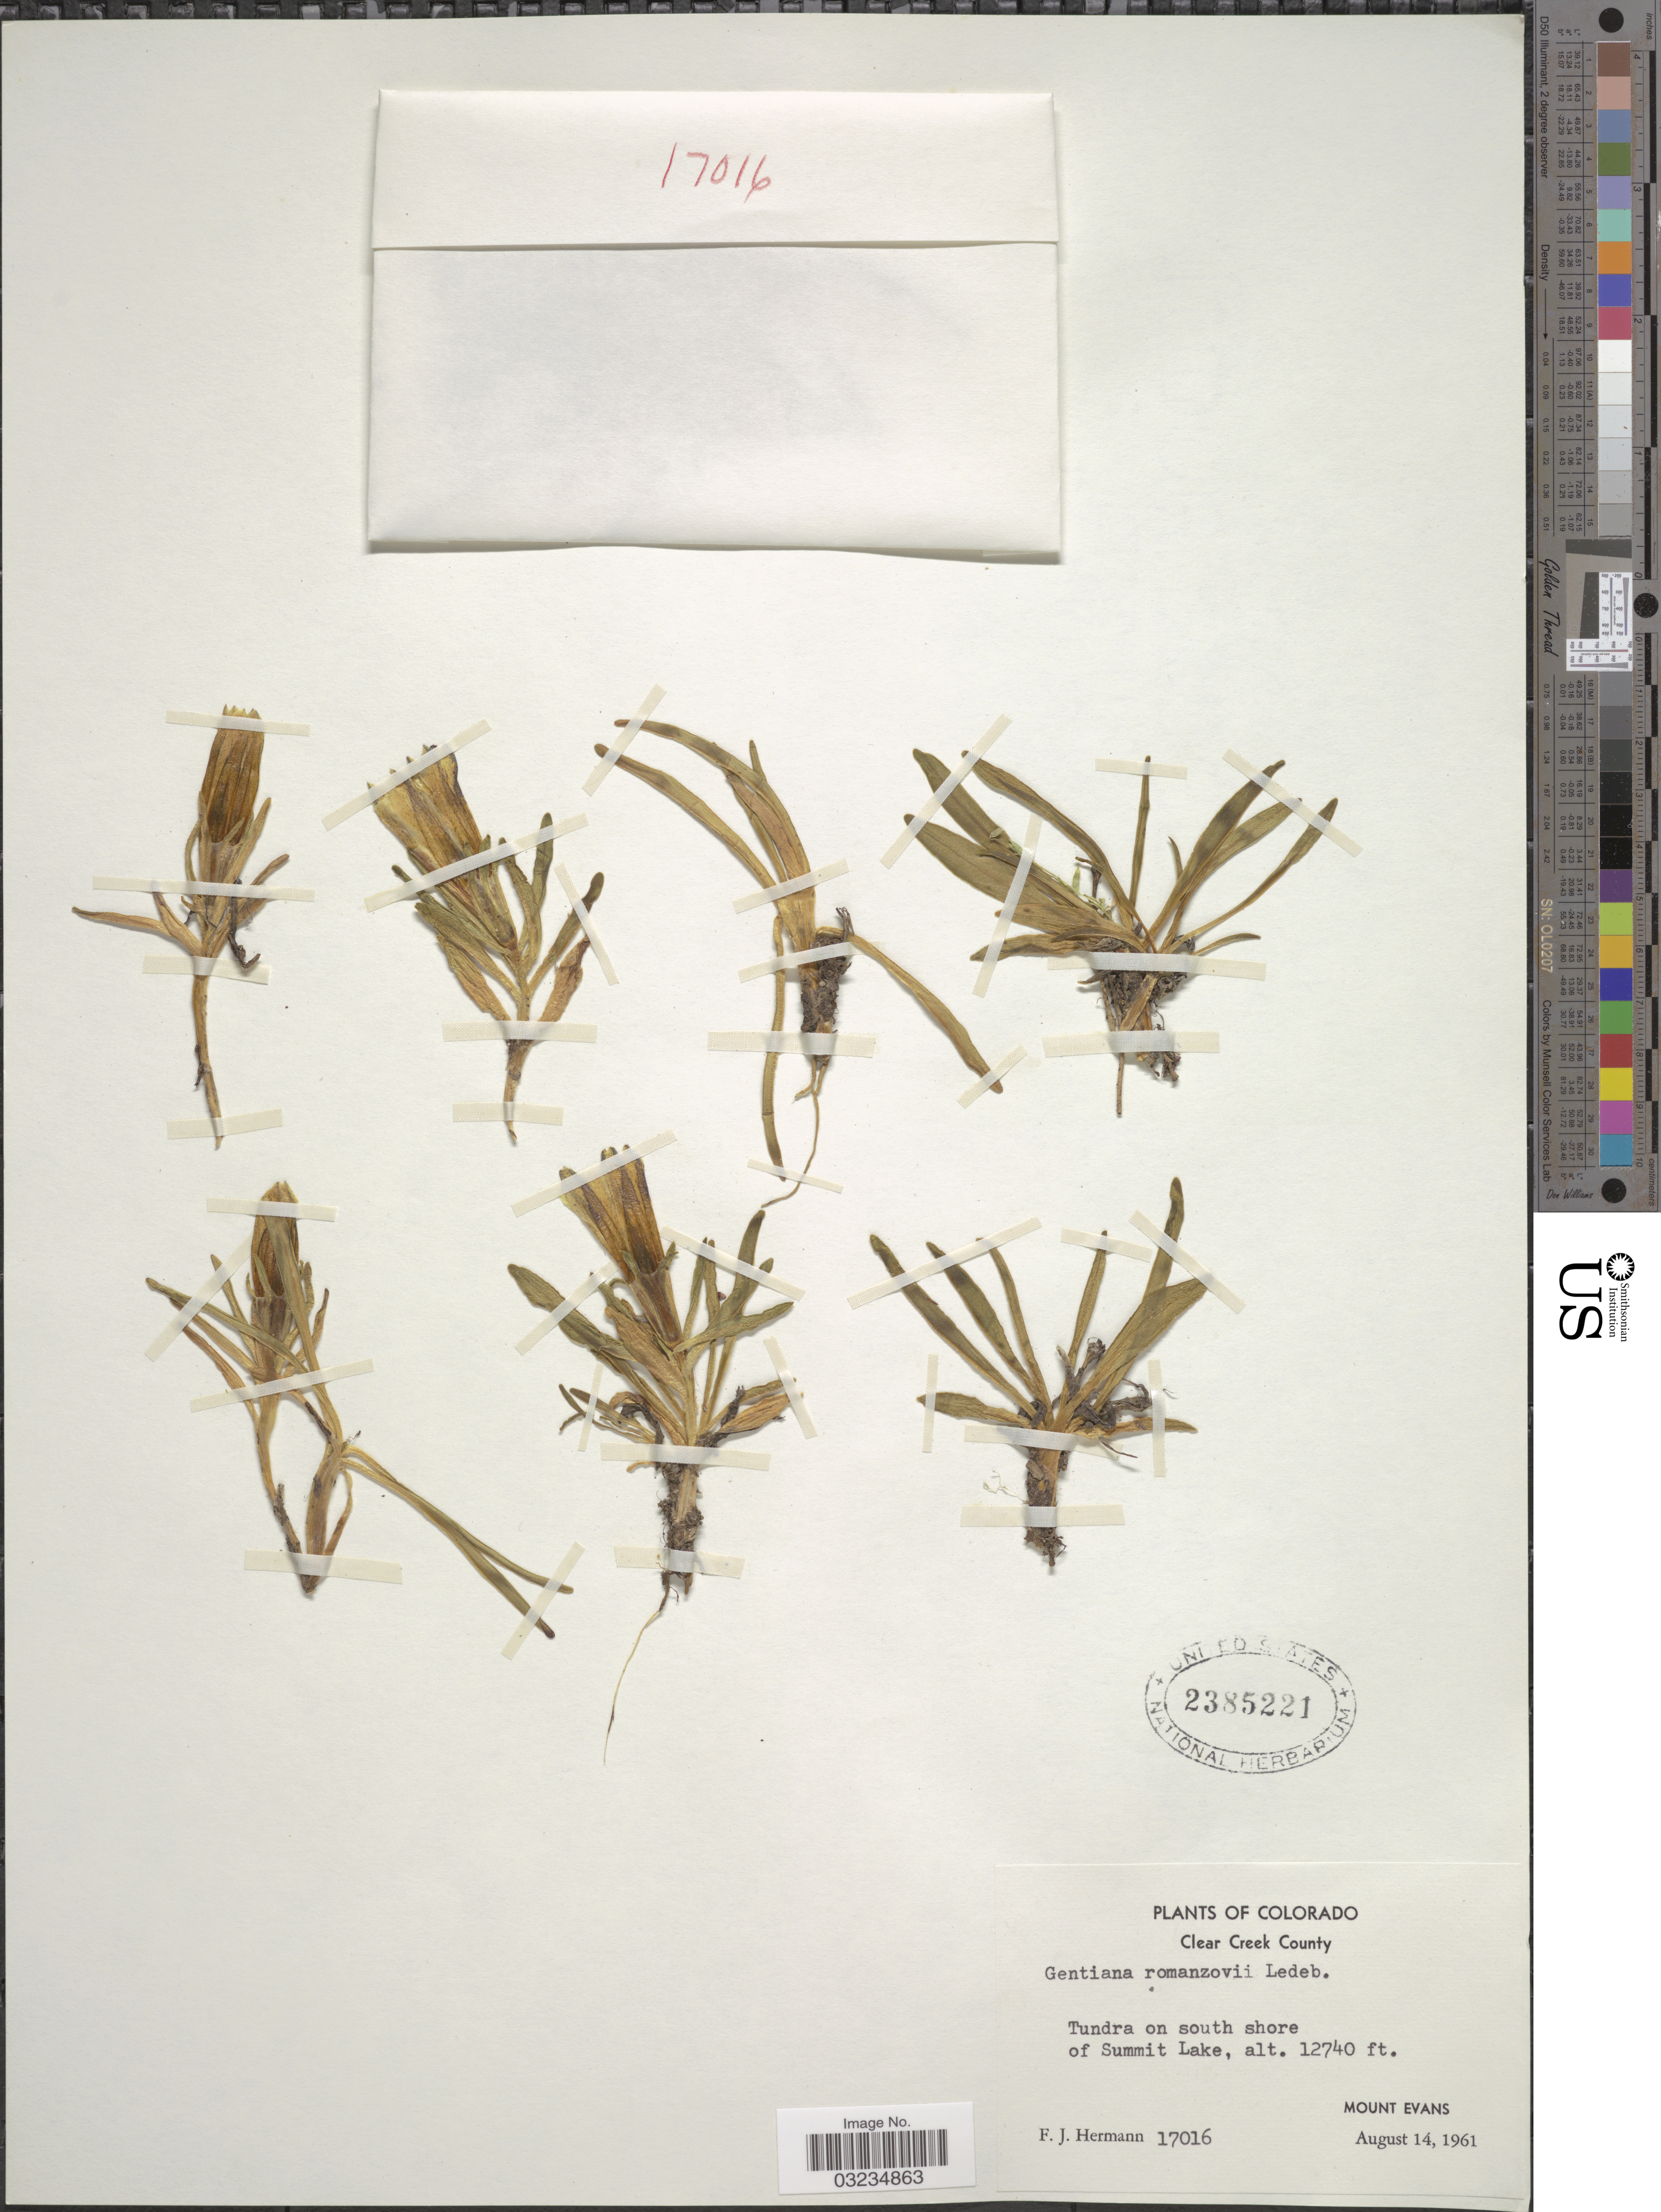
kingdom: Plantae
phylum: Tracheophyta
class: Magnoliopsida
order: Gentianales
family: Gentianaceae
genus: Gentiana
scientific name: Gentiana romanzovii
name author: Ledeb. ex Bunge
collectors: F. J. Hermann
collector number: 17016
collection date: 1961-08-14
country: United States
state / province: Colorado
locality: Clear Creek County. Tundra on south shore of Summit Lake. Mount Evans.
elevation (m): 3883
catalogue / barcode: US 2385221